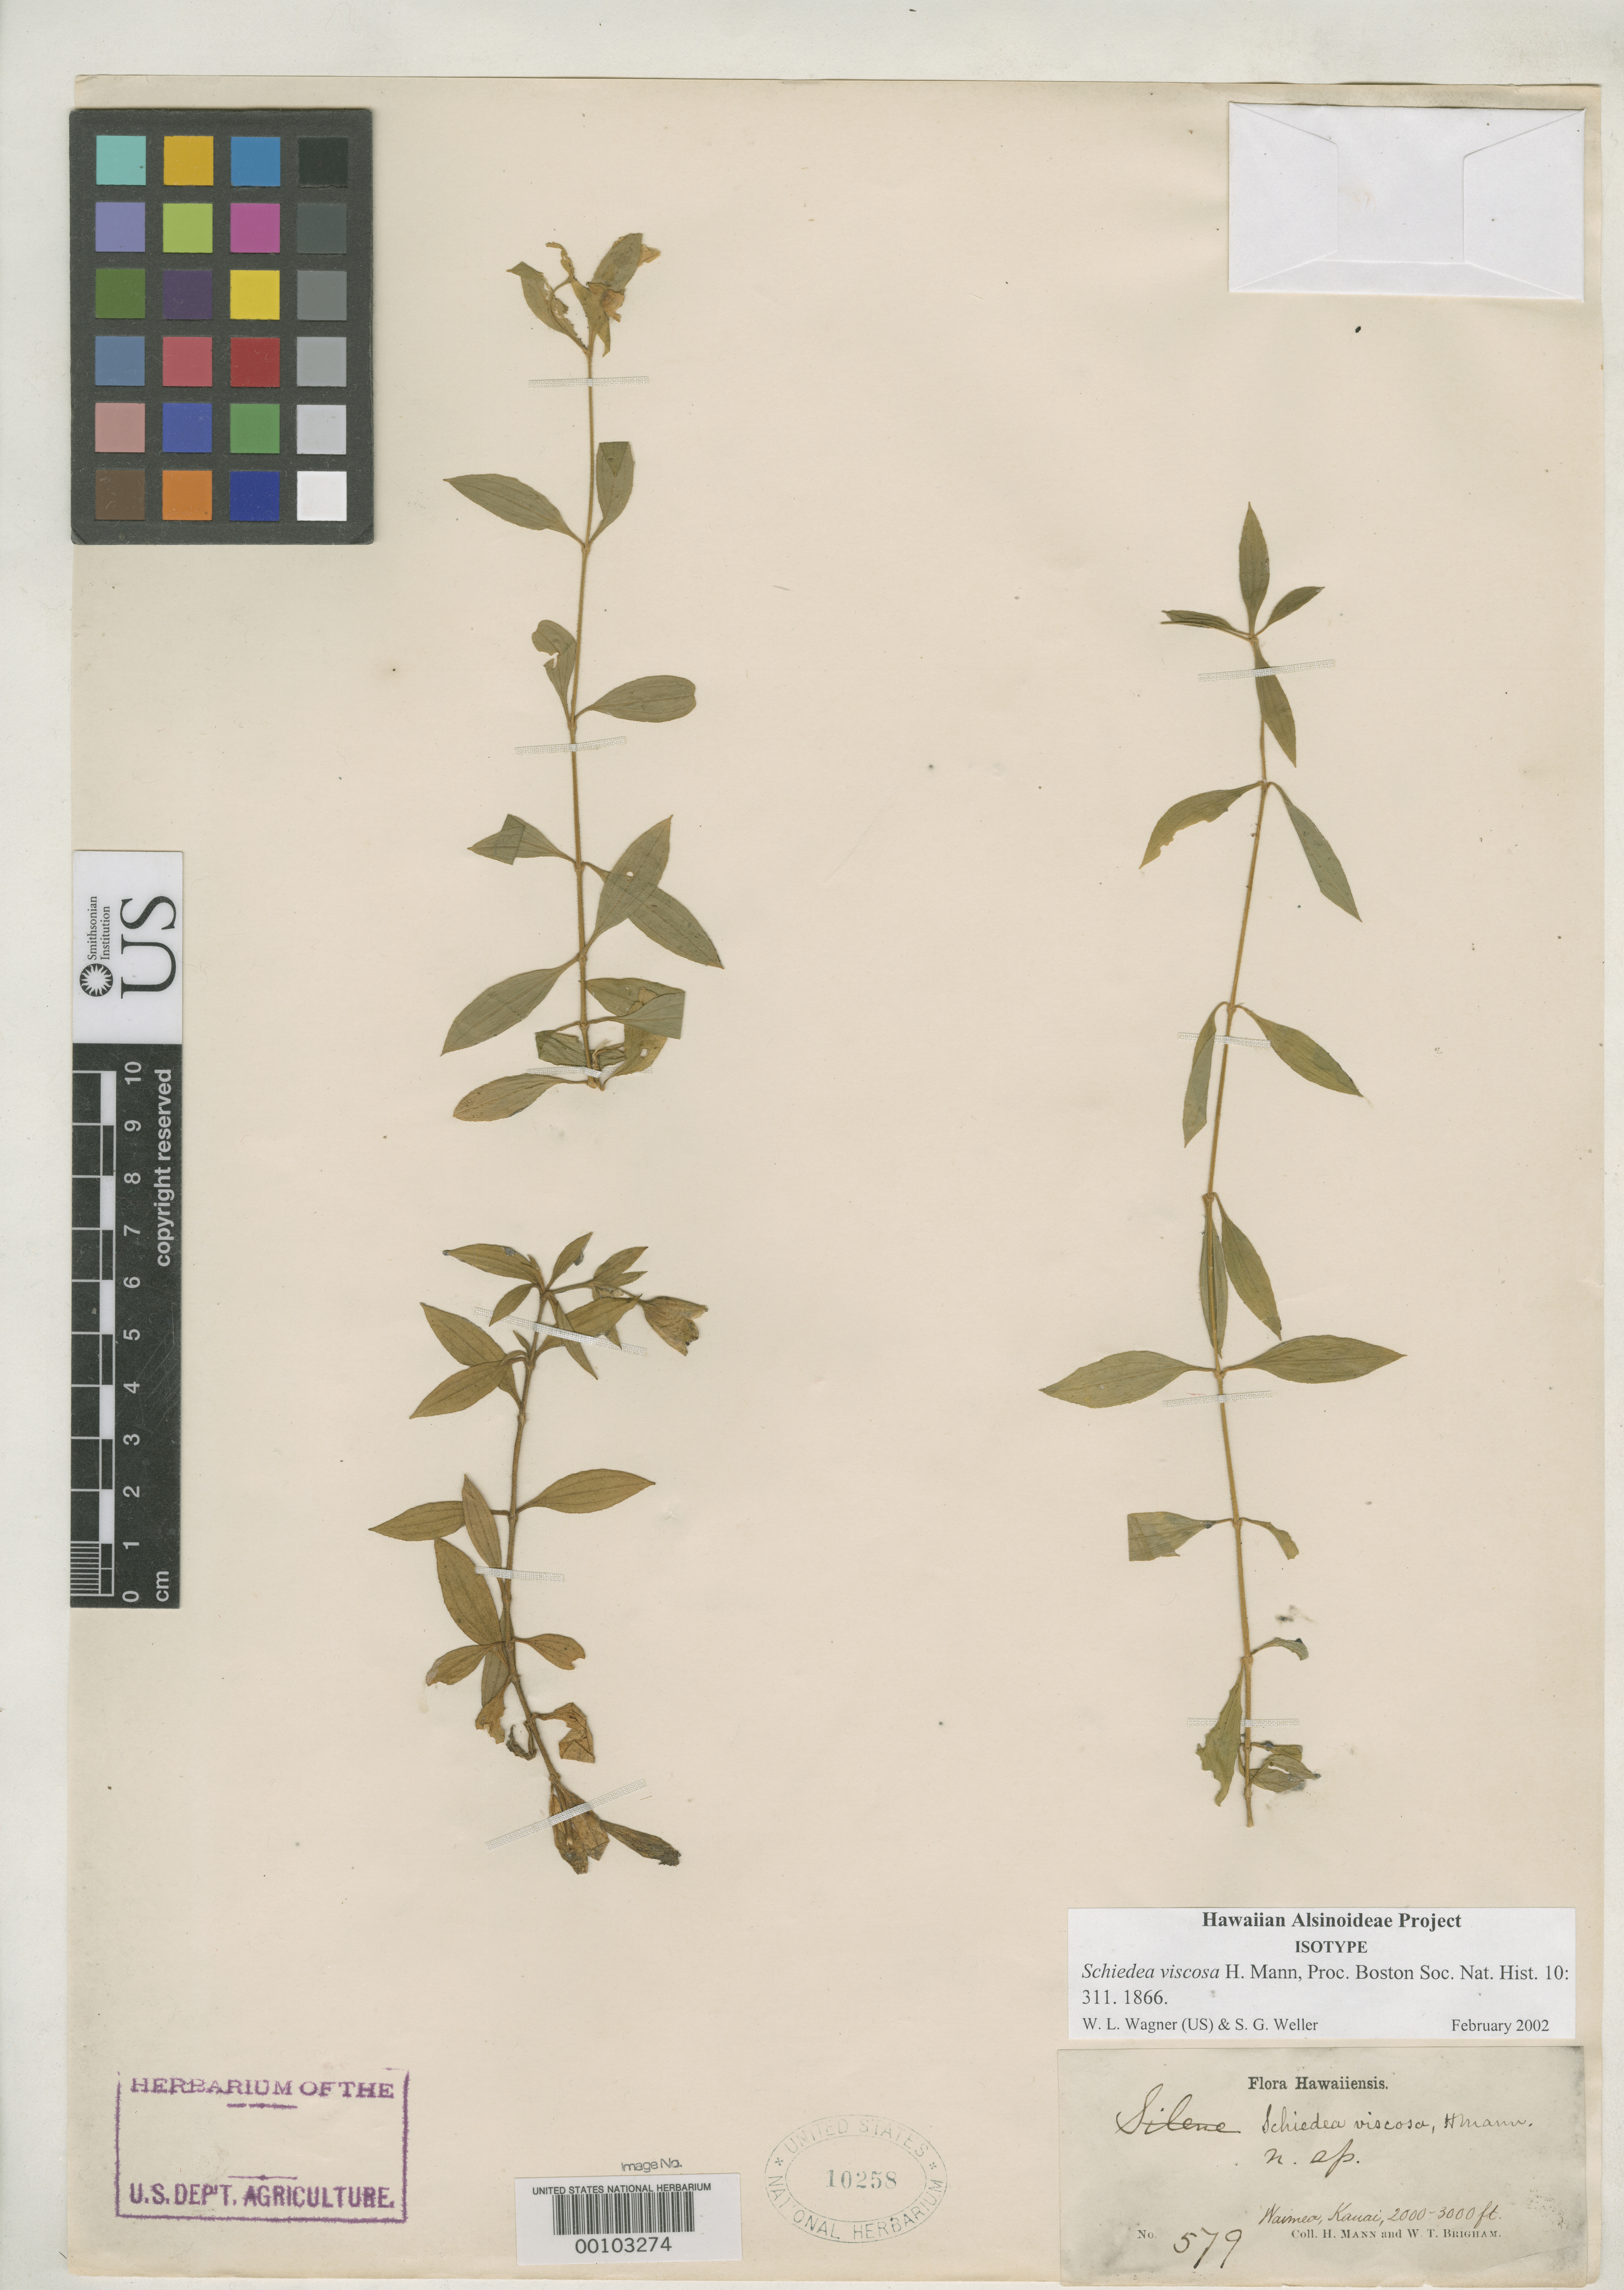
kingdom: Plantae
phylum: Tracheophyta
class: Magnoliopsida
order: Caryophyllales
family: Caryophyllaceae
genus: Schiedea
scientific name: Schiedea viscosa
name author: H. Mann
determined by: Wagner, W. L.; Weller, Stephen G.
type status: Isotype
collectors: H. Mann & W. T. Brigham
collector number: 579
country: United States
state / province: Hawaii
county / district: Kauai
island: Kaua'i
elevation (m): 610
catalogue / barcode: US 10258